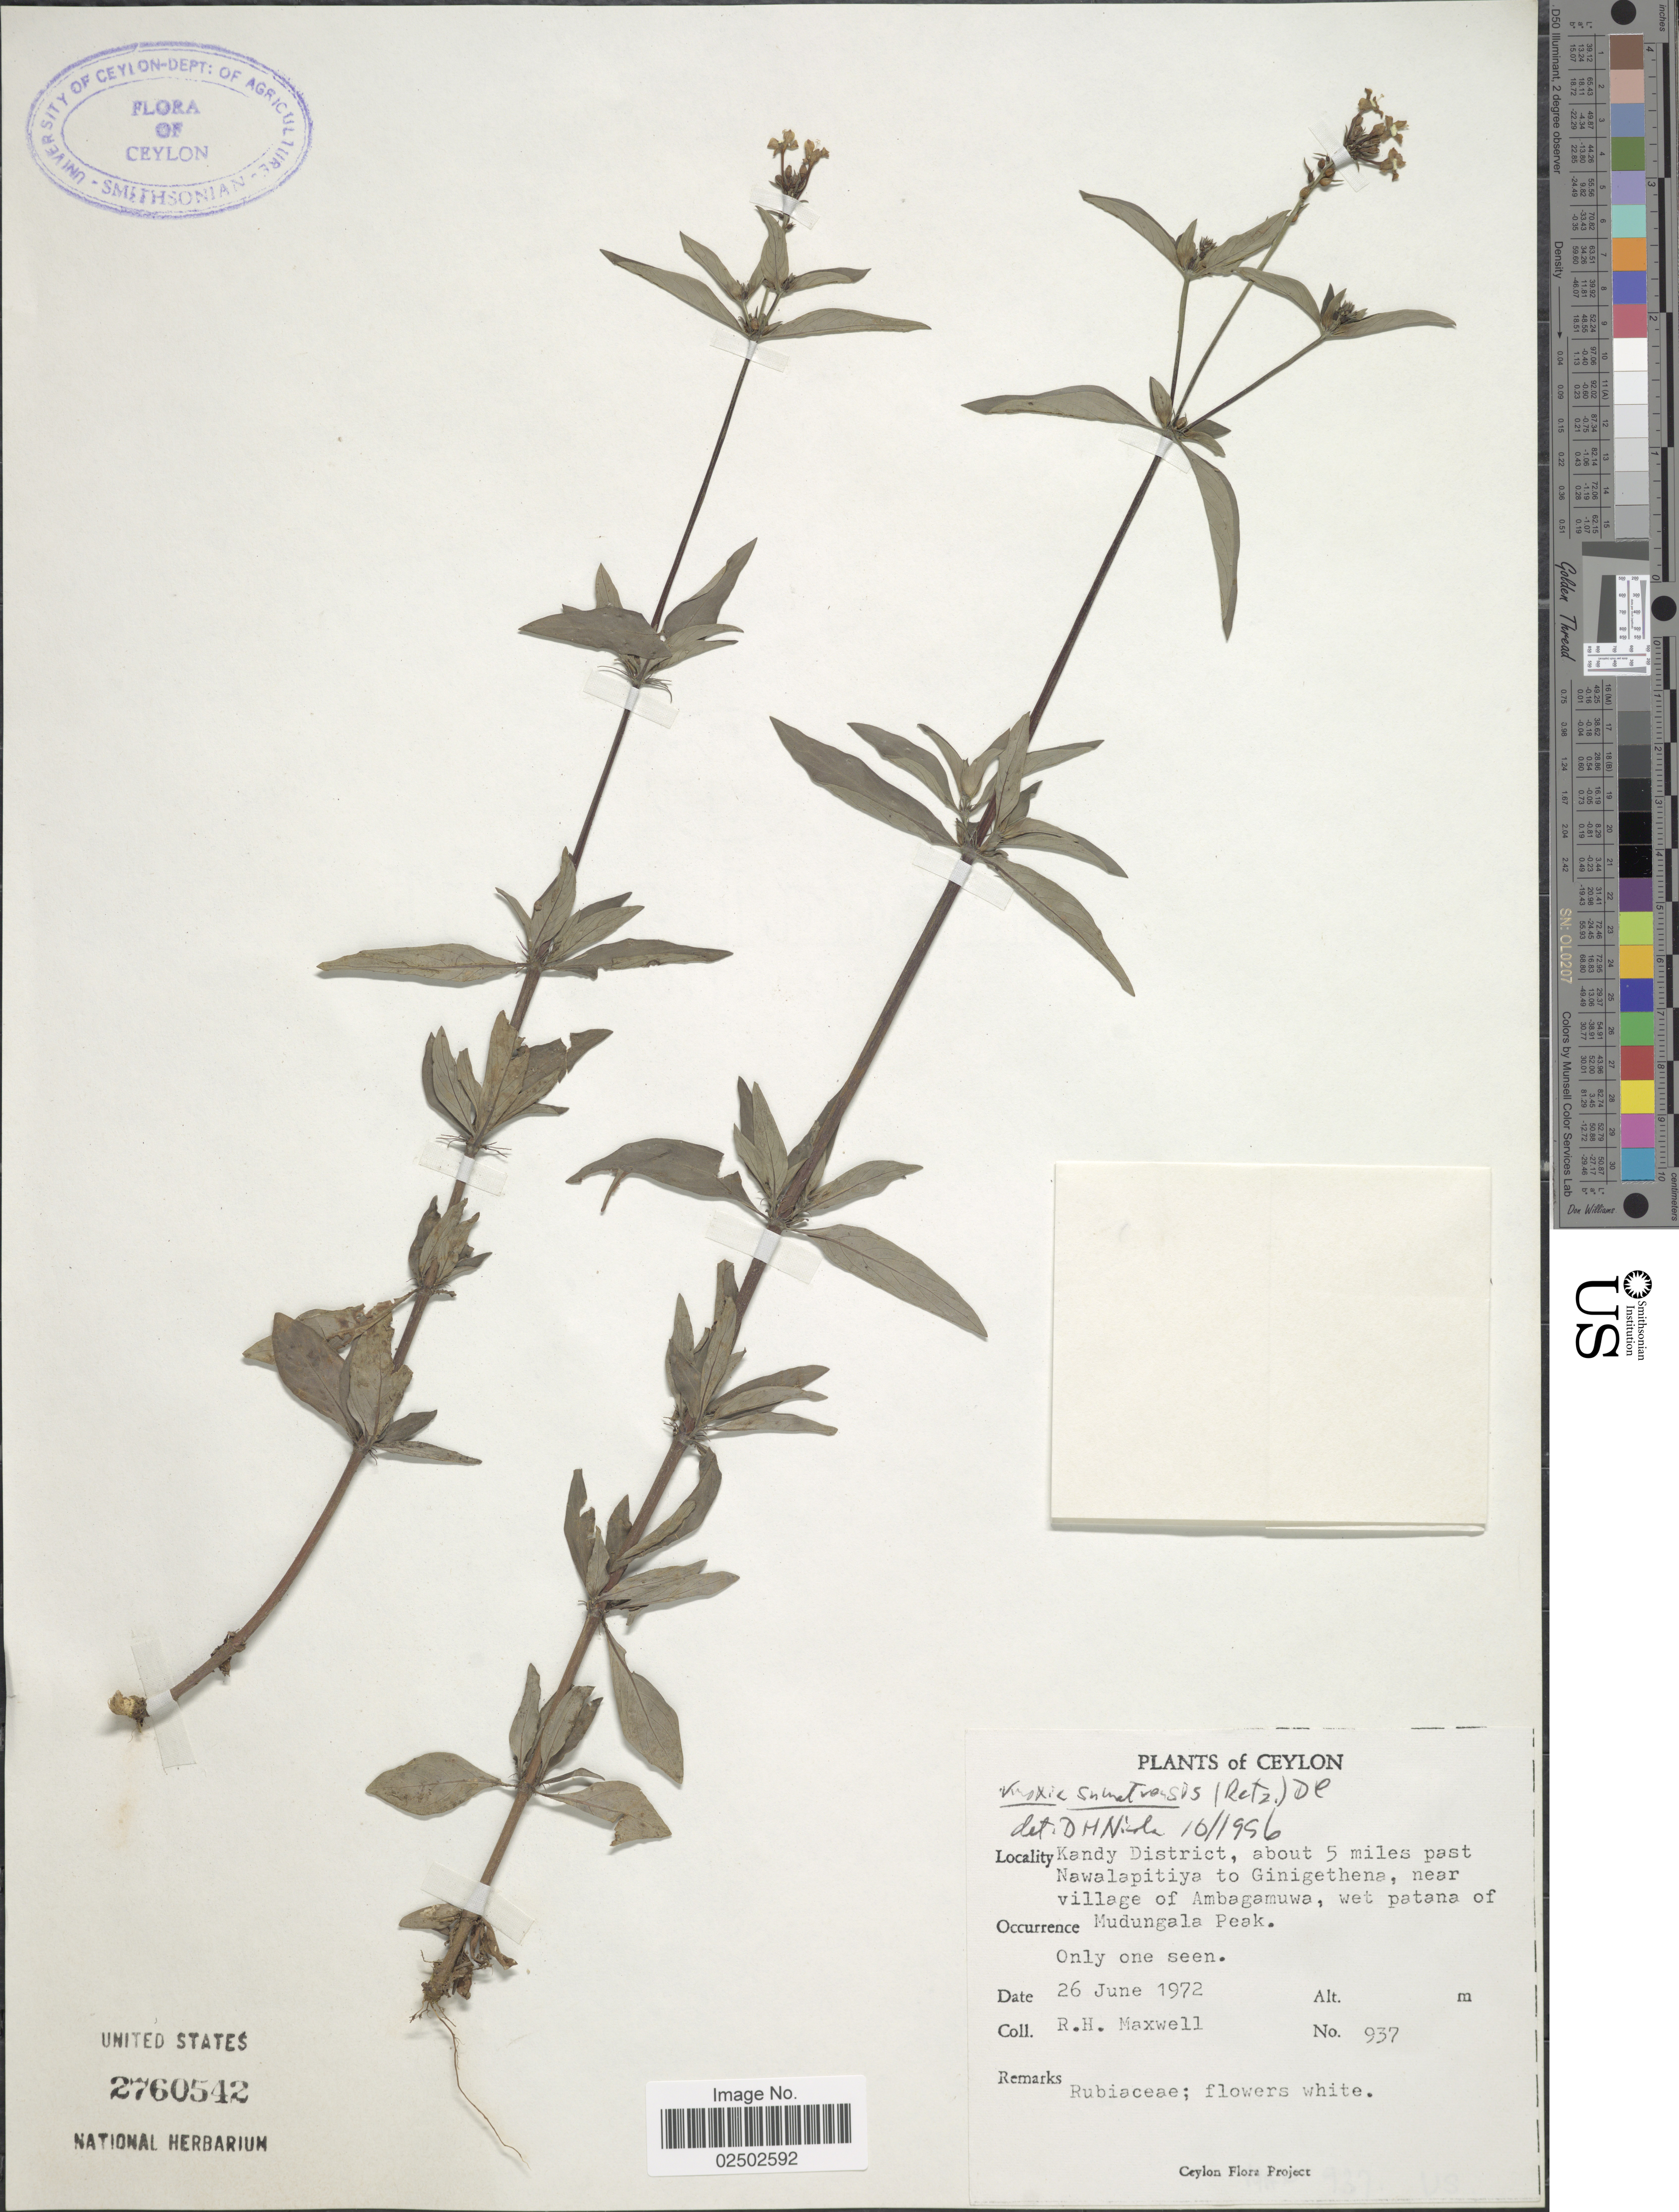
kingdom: Plantae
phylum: Tracheophyta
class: Magnoliopsida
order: Gentianales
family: Rubiaceae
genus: Knoxia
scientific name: Knoxia sumatrensis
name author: (Retz.) DC.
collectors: R. Maxwell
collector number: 937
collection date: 1972-06-26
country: Sri Lanka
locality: Ceylon, Kandy District, about 5 miles past Nawalapitiya to Ginigethena, near village of Ambagamuwa, wet patana of Mudungala Peak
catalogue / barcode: US 2760542